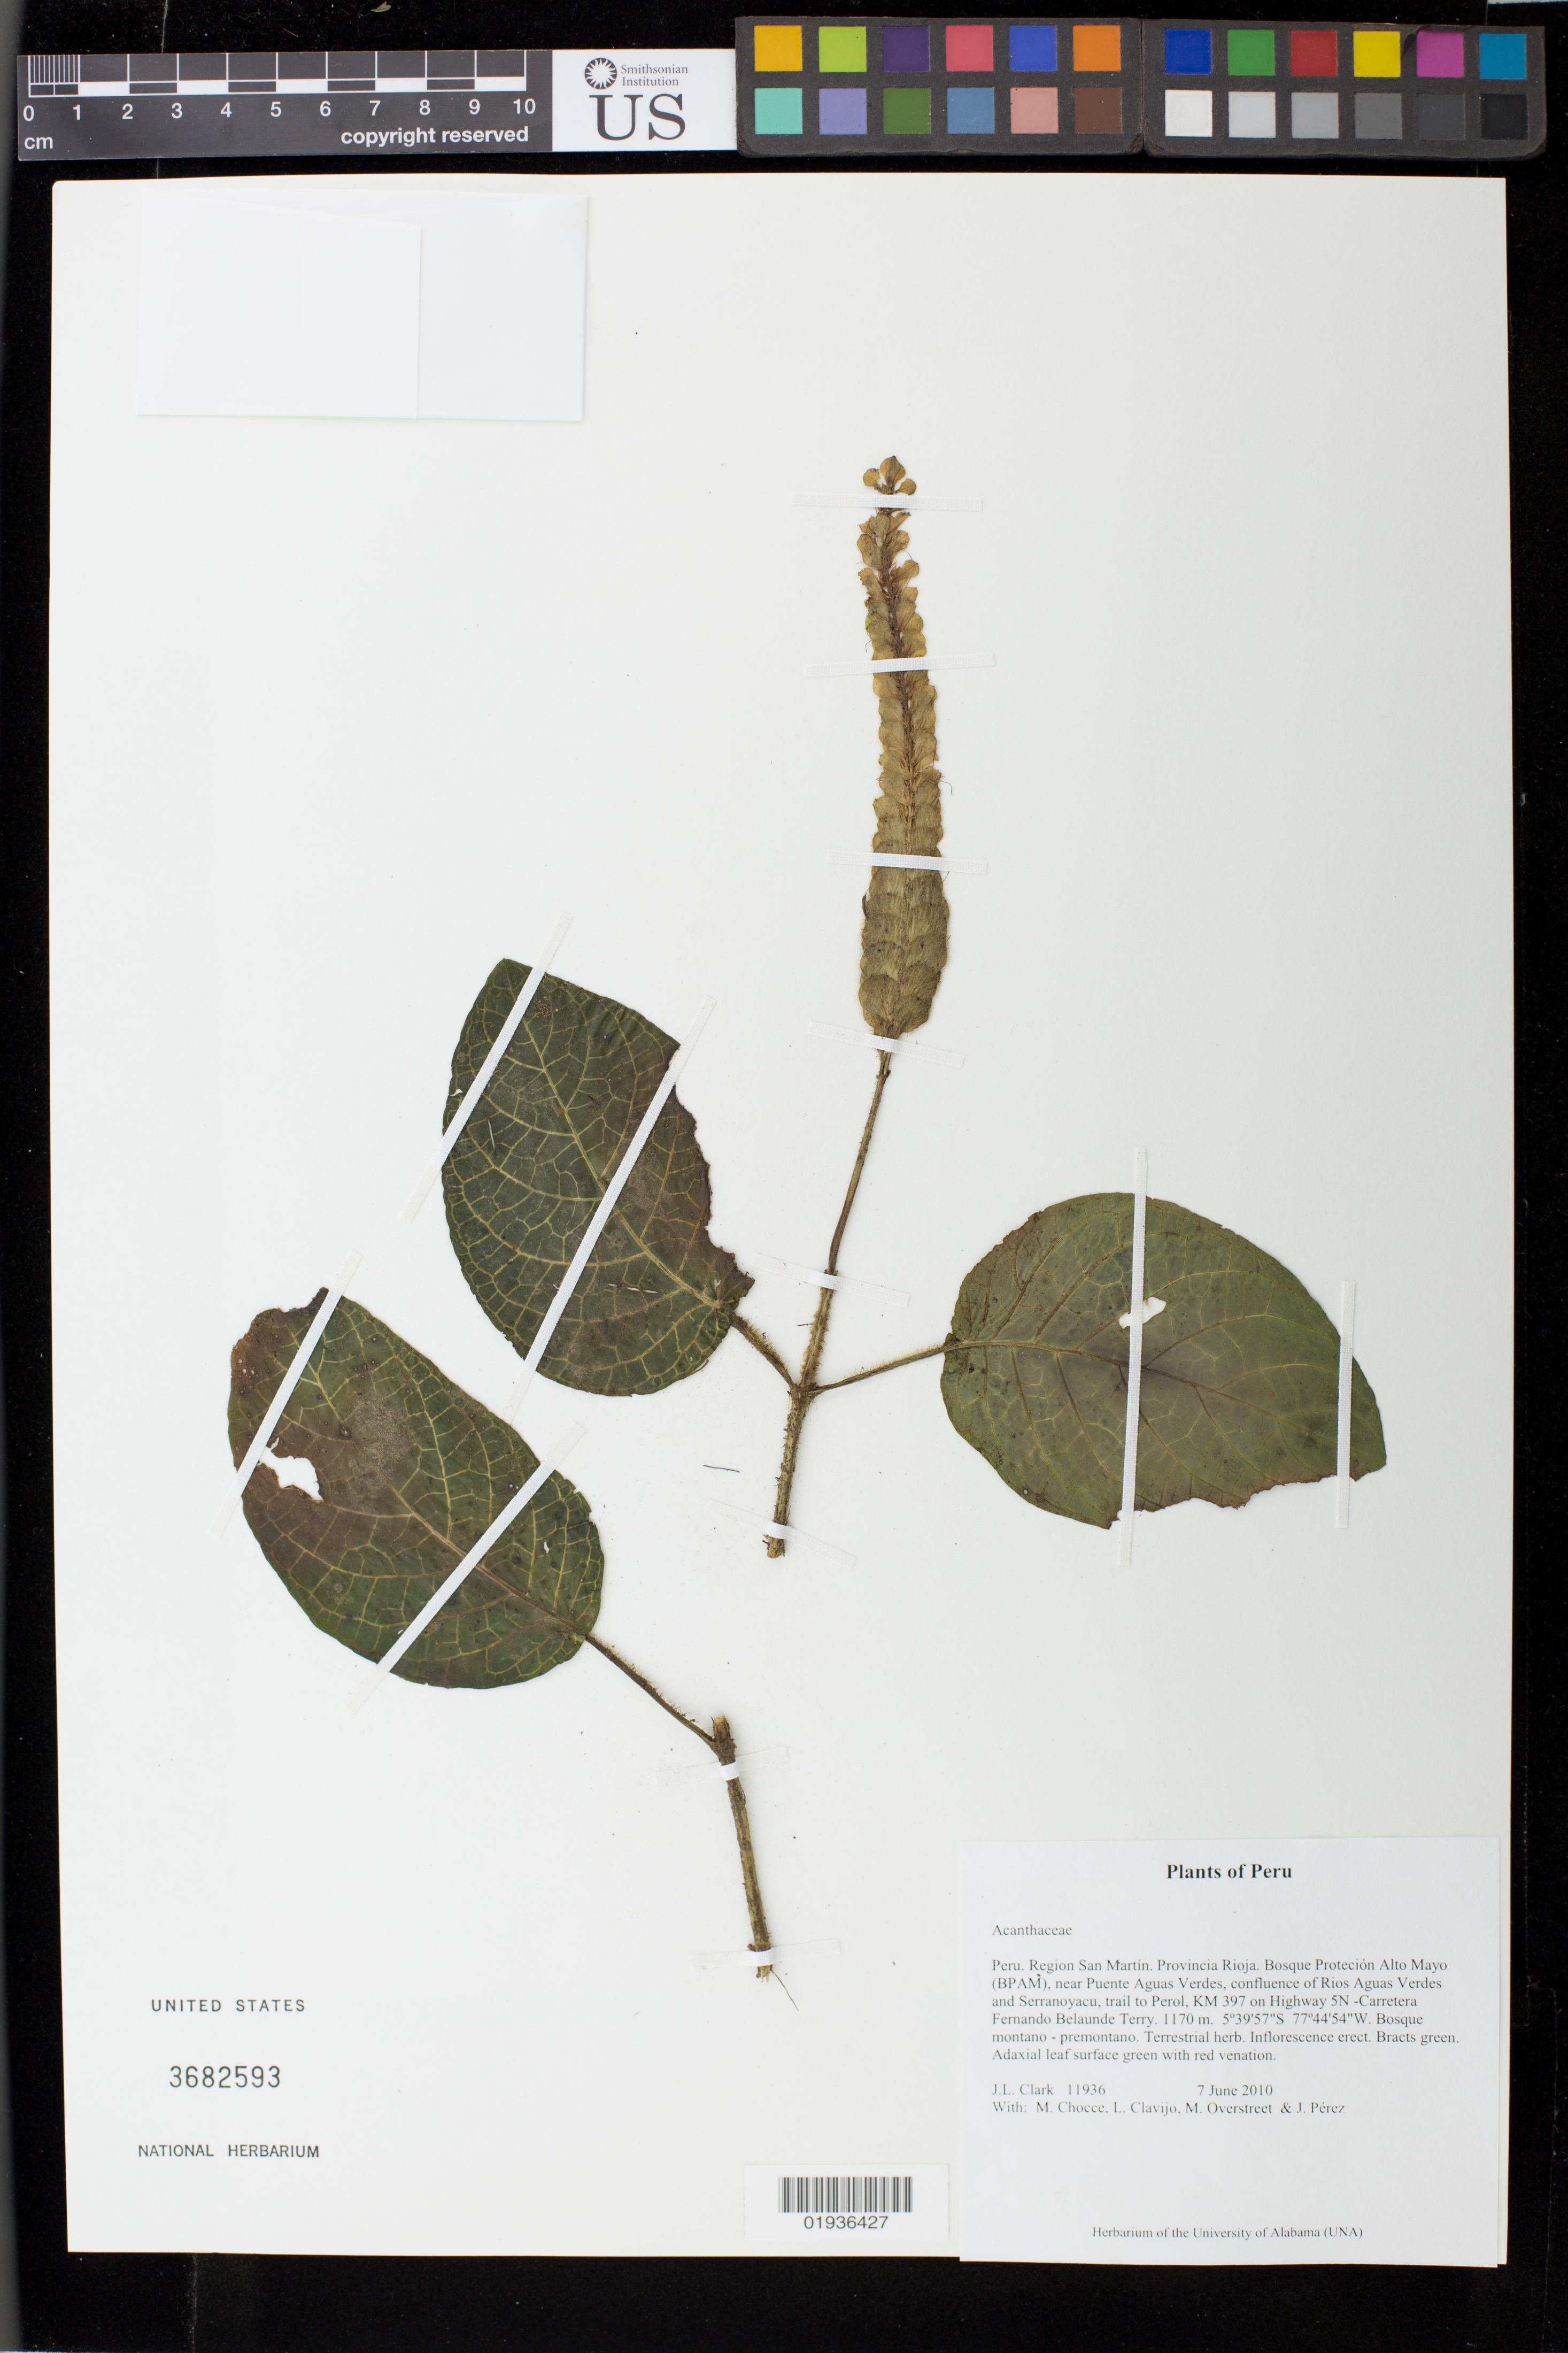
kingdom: Plantae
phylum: Tracheophyta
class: Magnoliopsida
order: Lamiales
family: Acanthaceae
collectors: J. L. Clark, M. Chocce, L. Clavijo, M. Overstreet & J. Perez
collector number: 11936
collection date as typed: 07 Jun 2010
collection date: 2010-06-07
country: Peru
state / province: San Martín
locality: Provincia Rioja. Bosque Protecion Alto Mayo (BPAM), near Puente Aguas Verdes, confluence of Rios Aguas Verdes and Serranoyacu, KM 397 on Highway 5N-Carretera Fernando Belaunde Terry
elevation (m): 1170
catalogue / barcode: US 3682593